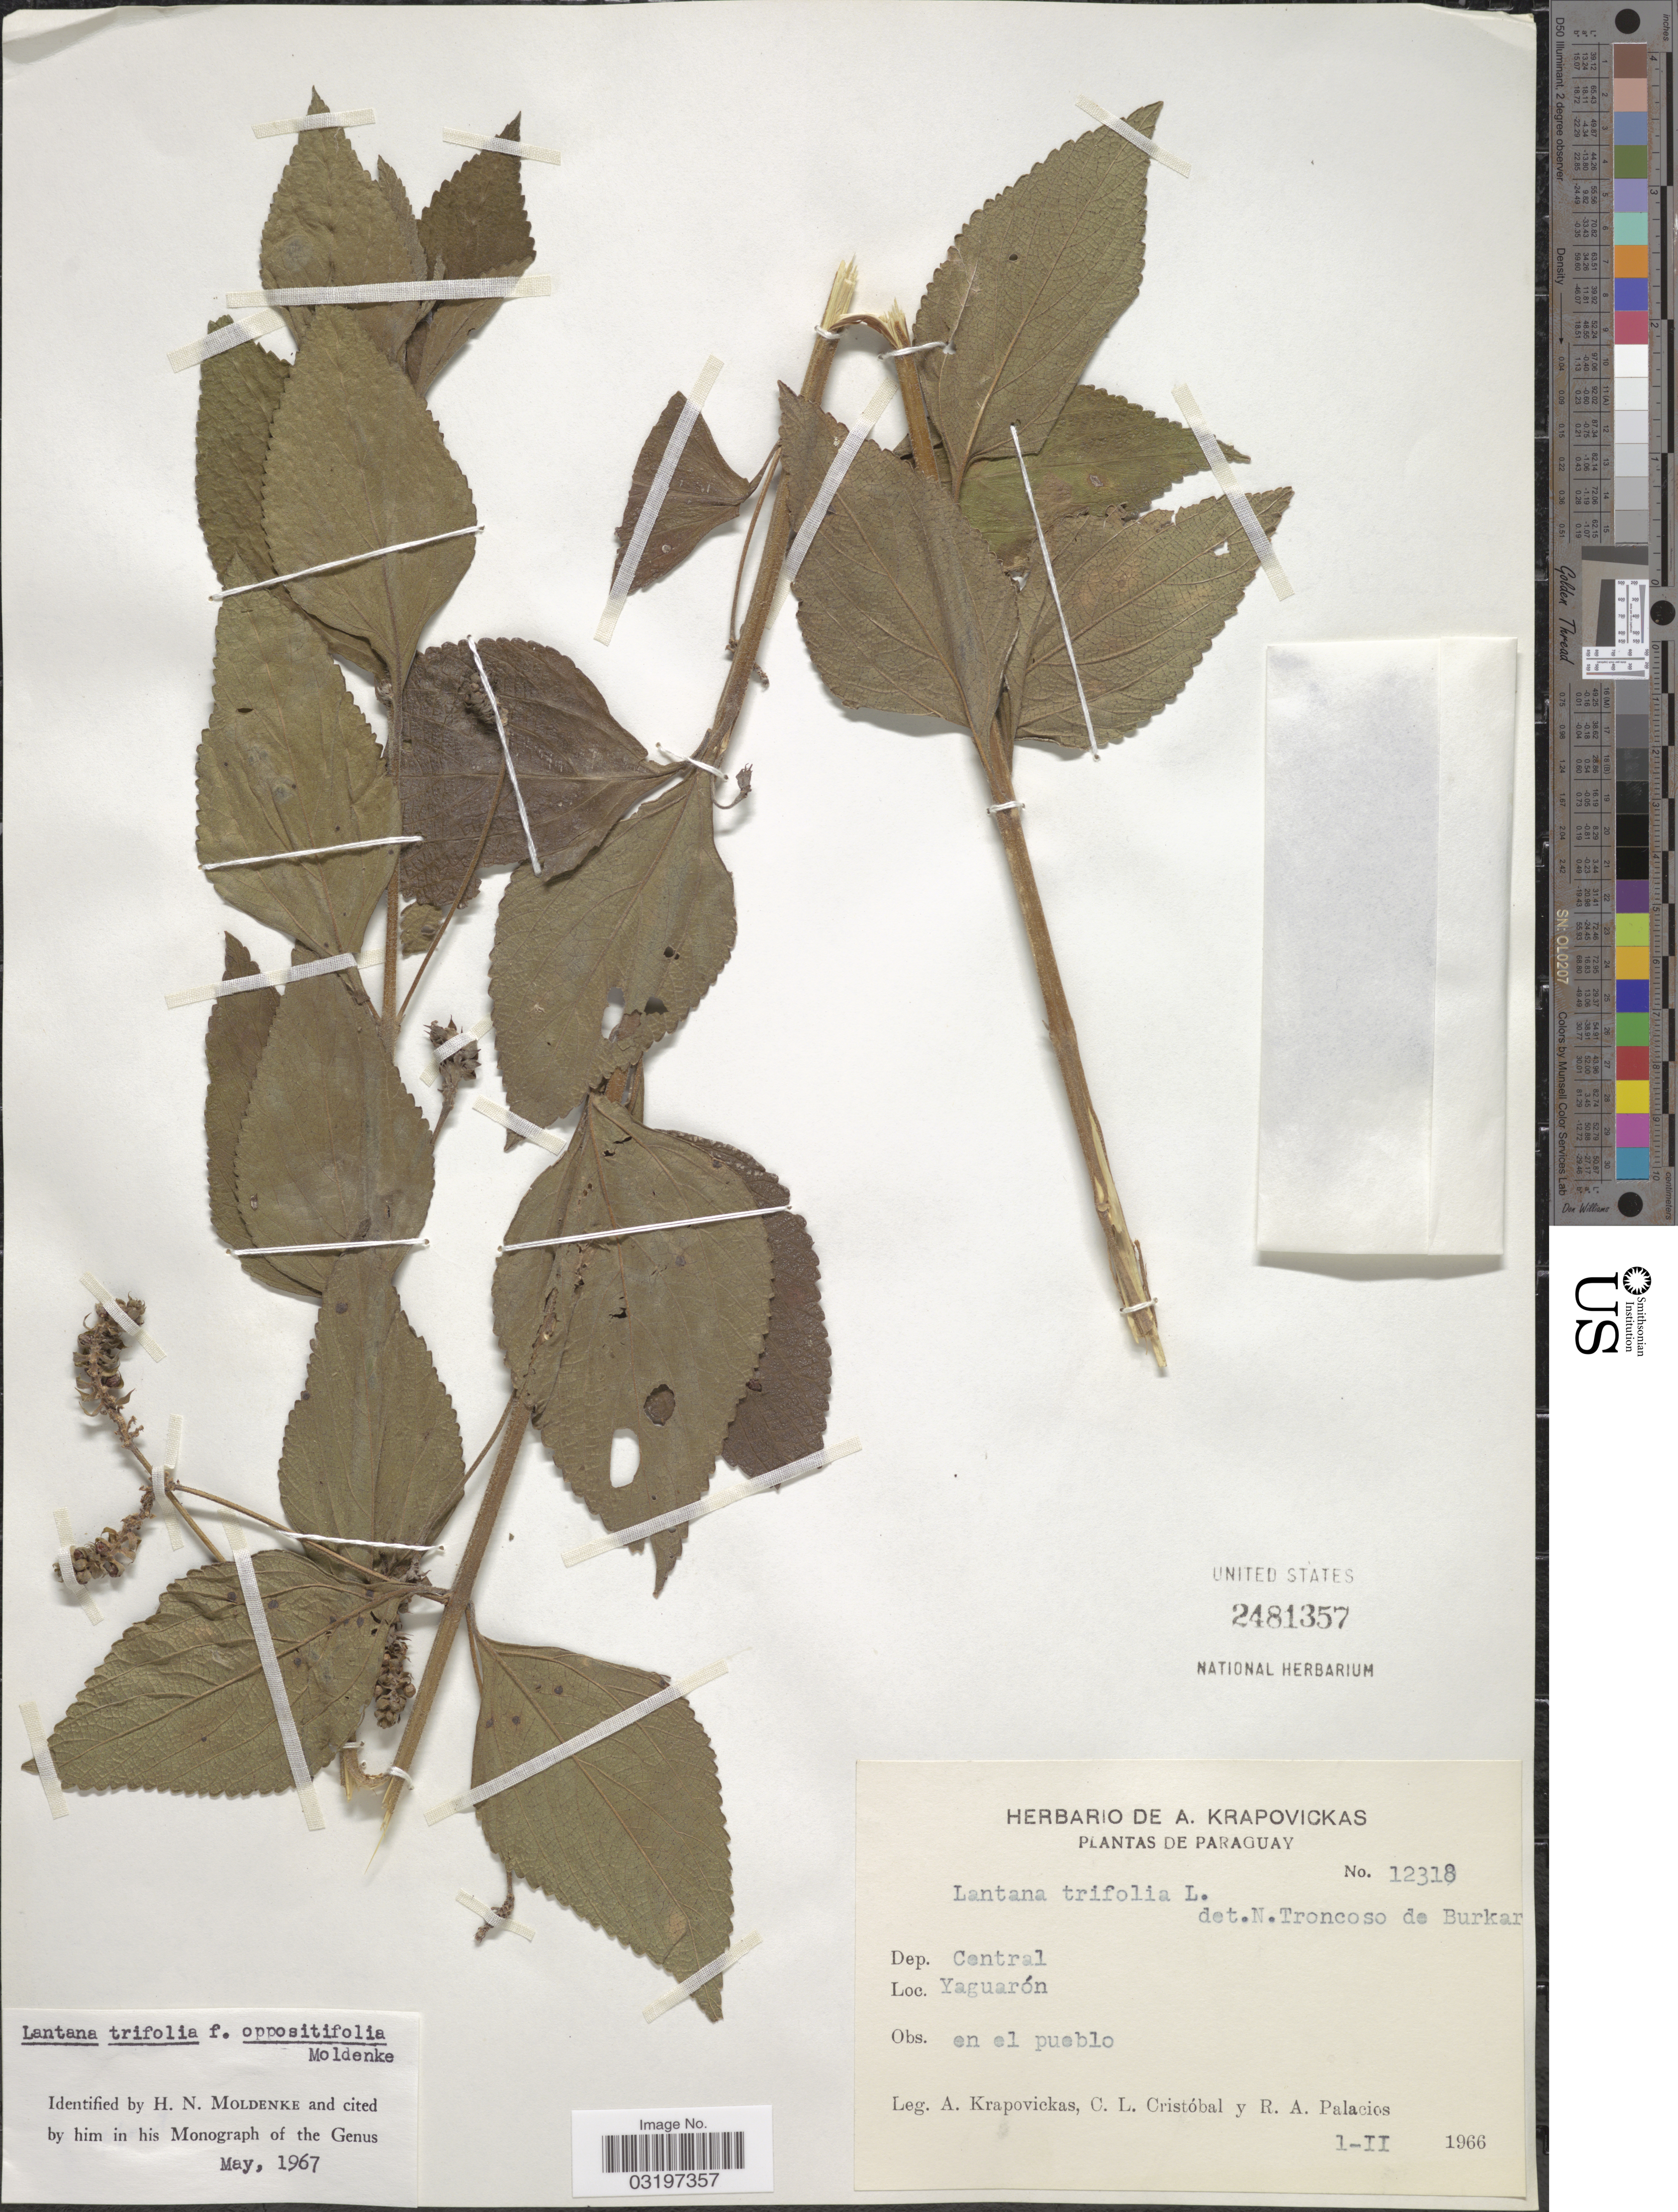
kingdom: Plantae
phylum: Tracheophyta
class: Magnoliopsida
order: Lamiales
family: Verbenaceae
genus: Lantana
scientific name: Lantana trifolia f. oppositifolia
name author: Moldenke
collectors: A. Krapovickas, C. L. Cristóbal & R. Palacios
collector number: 12318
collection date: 1966-02-01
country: Paraguay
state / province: Central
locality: Dep. Central. Yaguarón.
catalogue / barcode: US 2481357